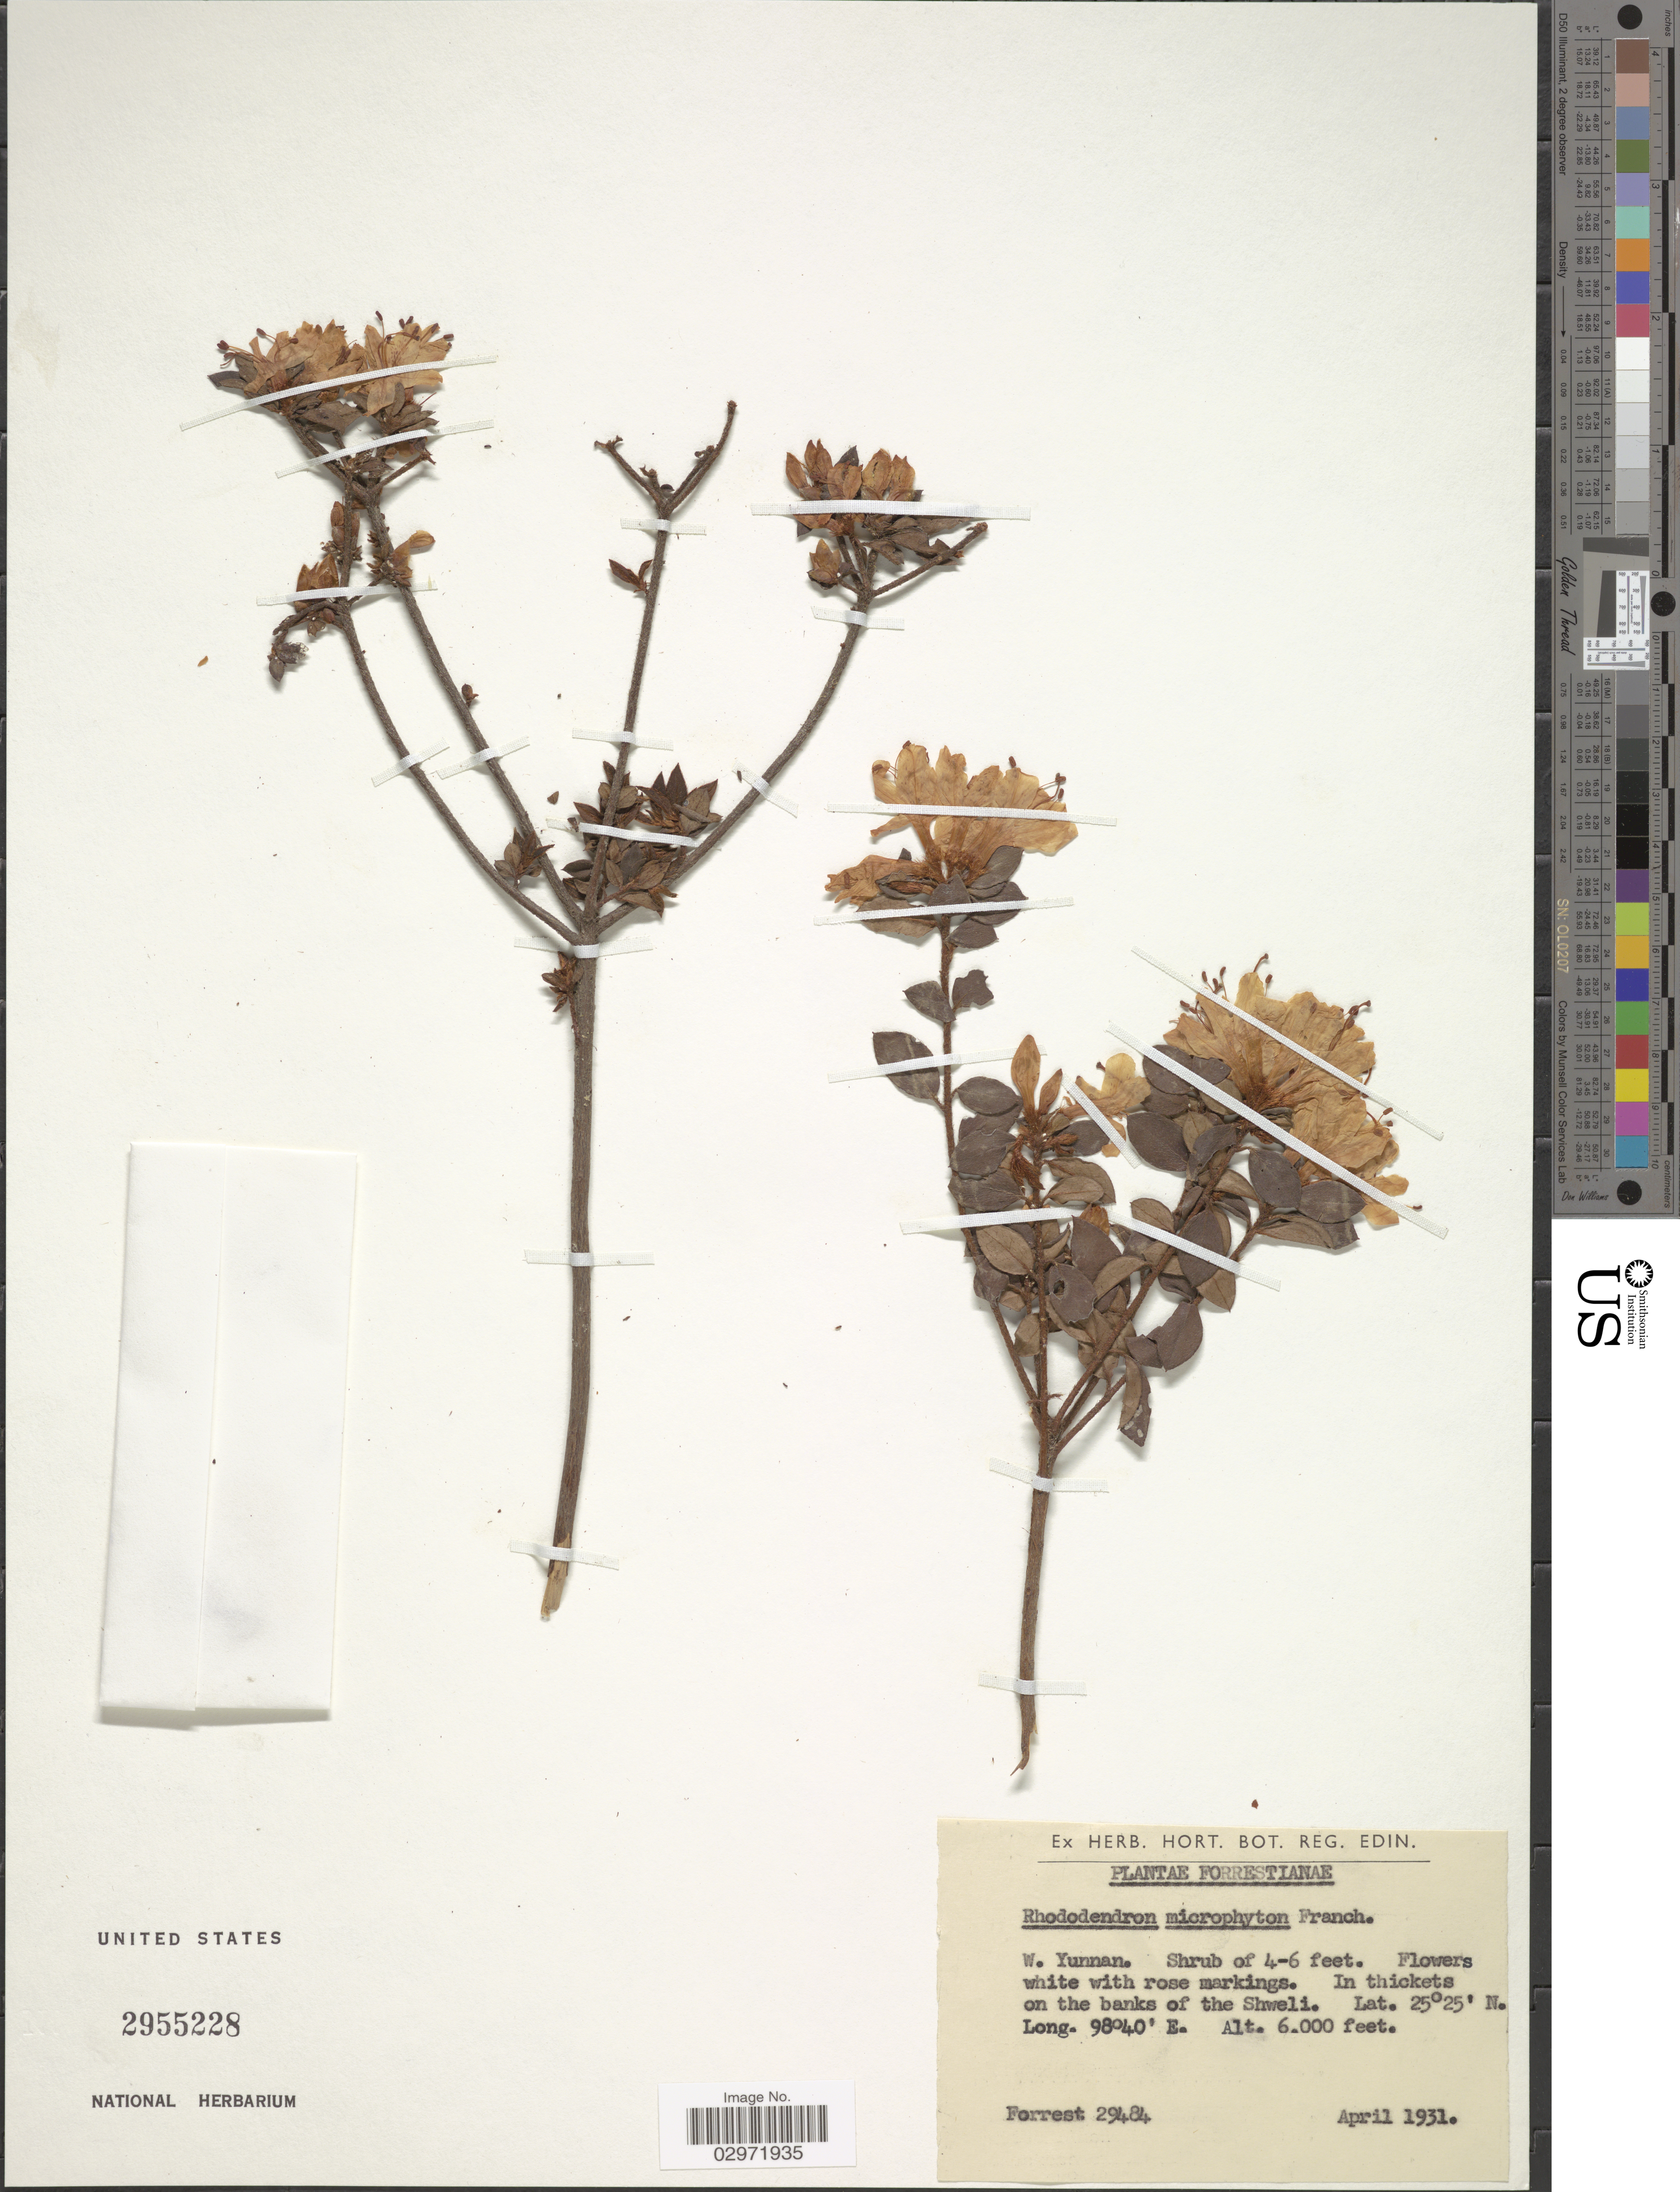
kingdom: Plantae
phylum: Tracheophyta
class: Magnoliopsida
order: Ericales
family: Ericaceae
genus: Rhododendron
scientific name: Rhododendron microphyton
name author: Franch.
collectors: -. Forrest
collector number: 29484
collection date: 1931-04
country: China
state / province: Yunnan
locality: W. Yunnan. In thickets on the banks of the Shweli.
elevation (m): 1829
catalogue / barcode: US 2955228